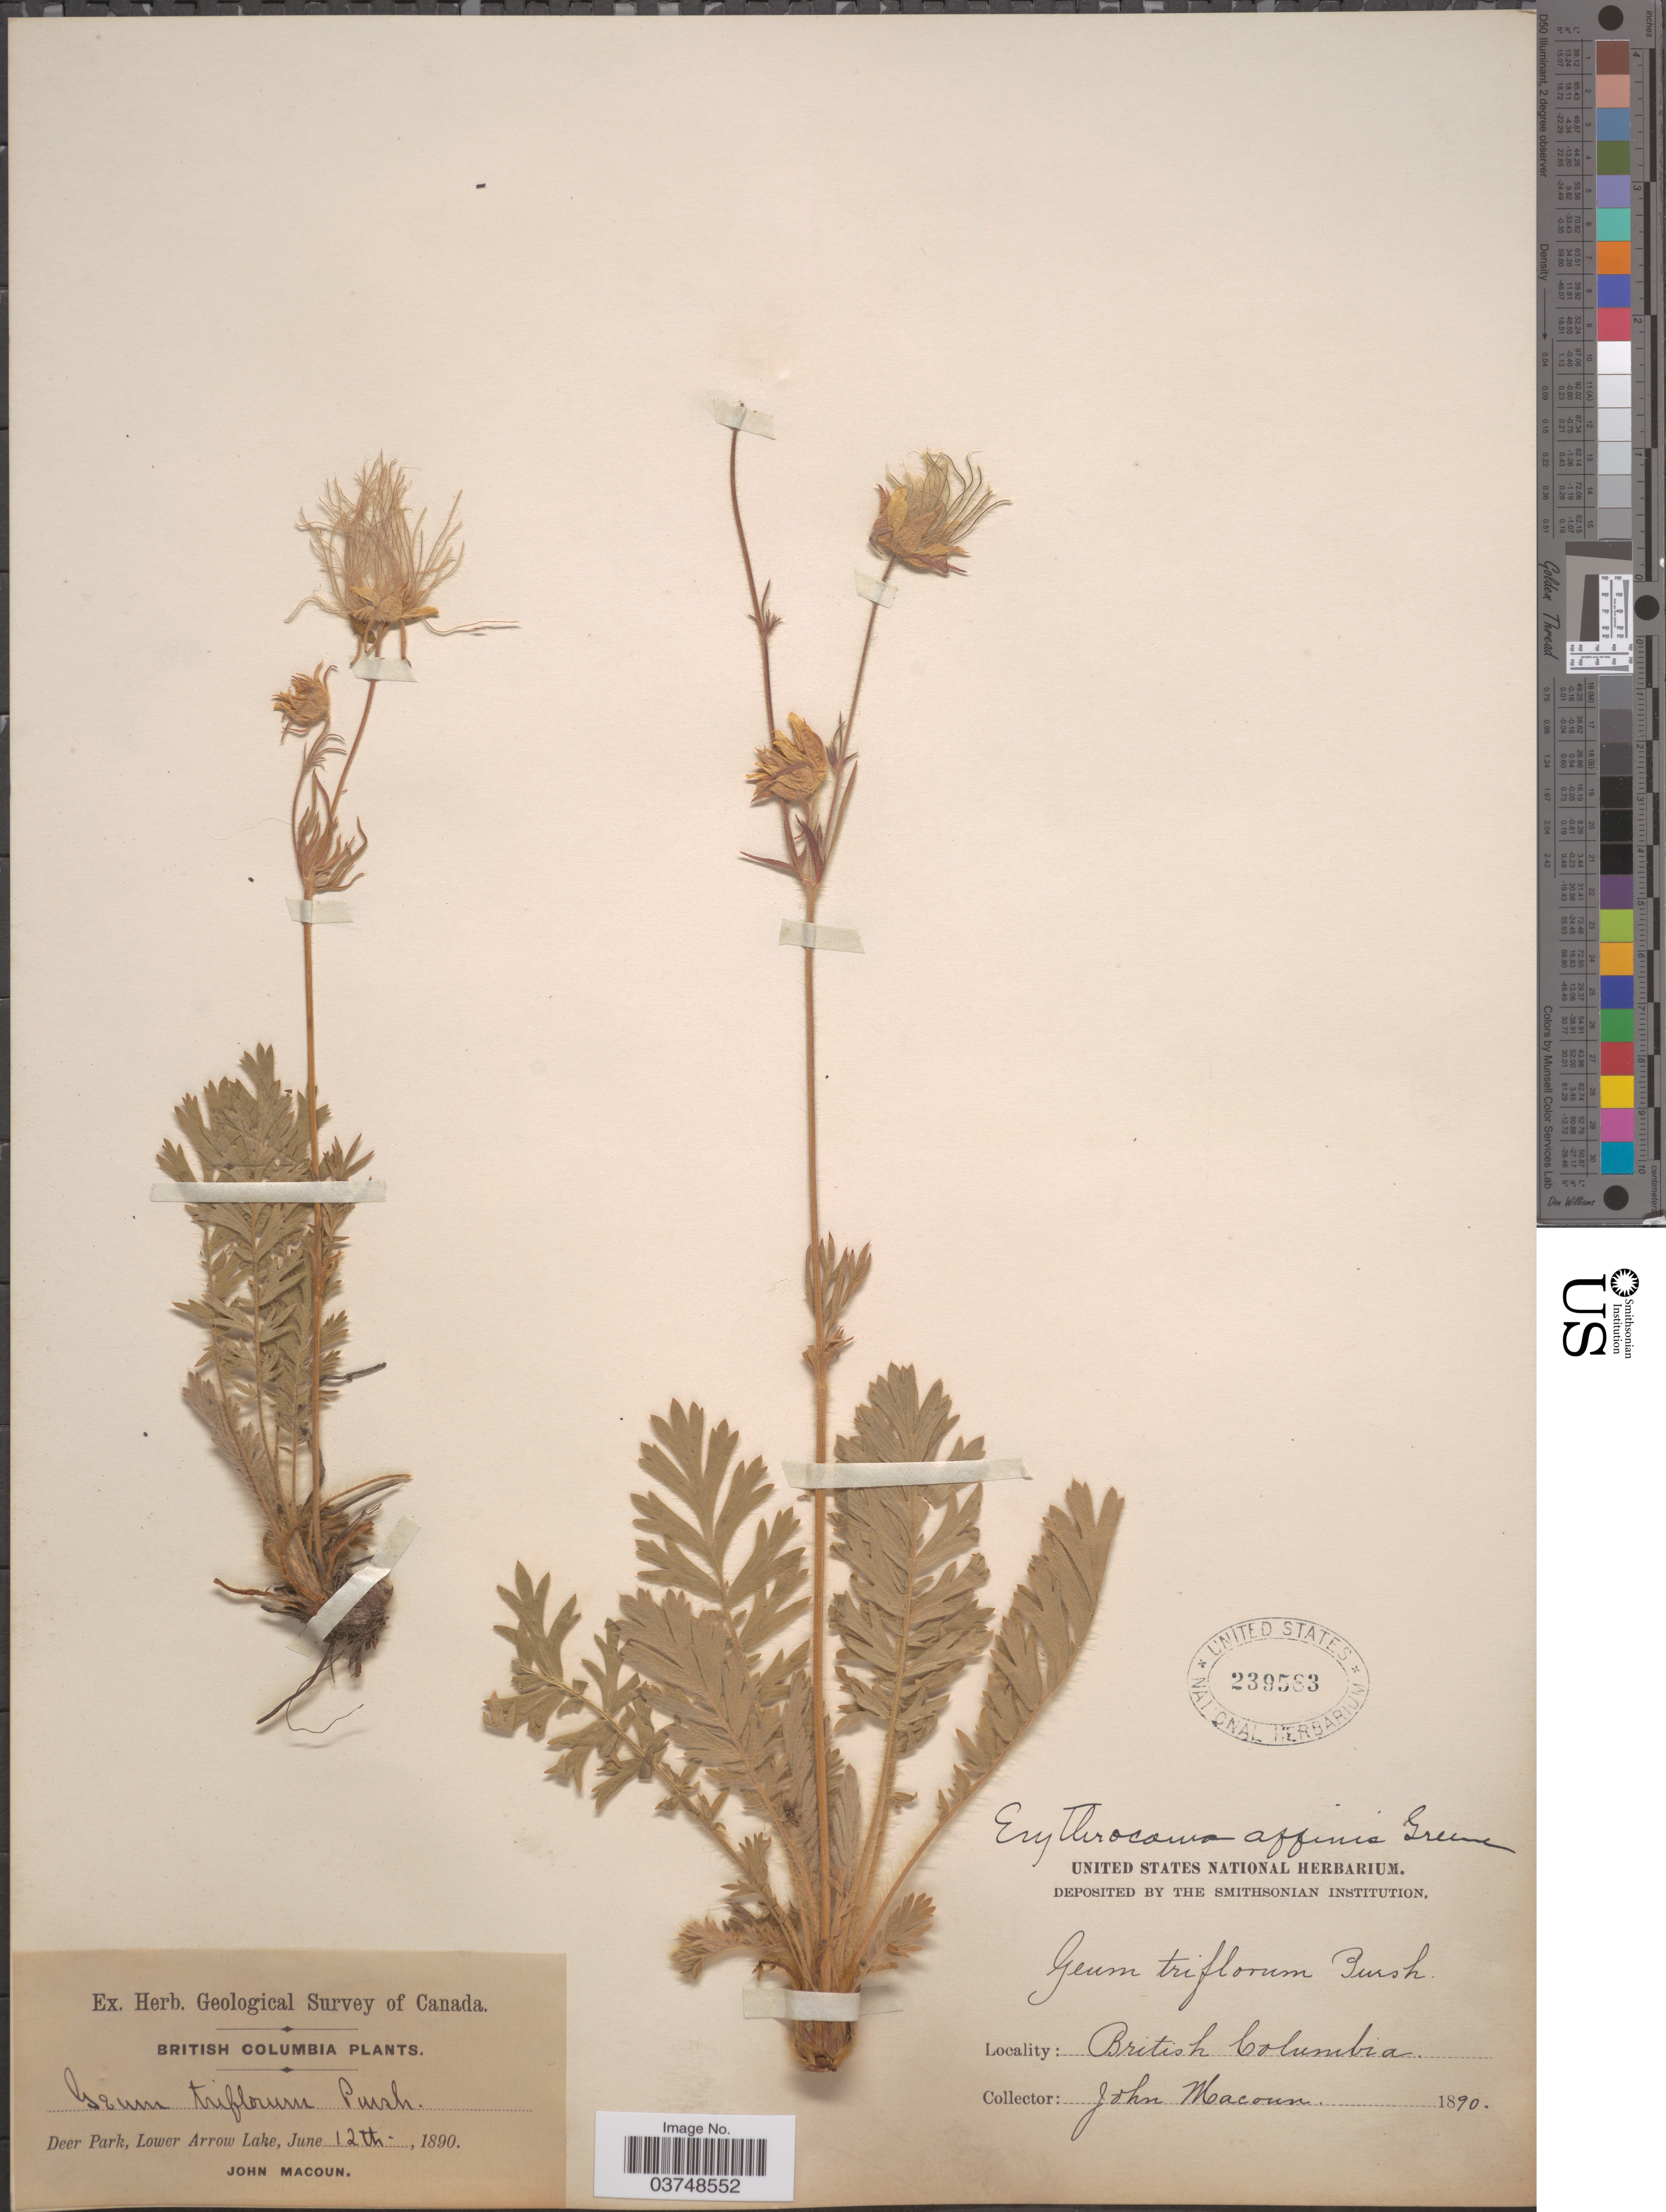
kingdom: Plantae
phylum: Tracheophyta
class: Magnoliopsida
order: Rosales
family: Rosaceae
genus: Geum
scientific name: Geum triflorum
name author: Pursh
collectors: J. Macoun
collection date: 1890-06-12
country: Canada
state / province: British Columbia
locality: Deer Park, Lower Arrow Lake.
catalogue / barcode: US 239583